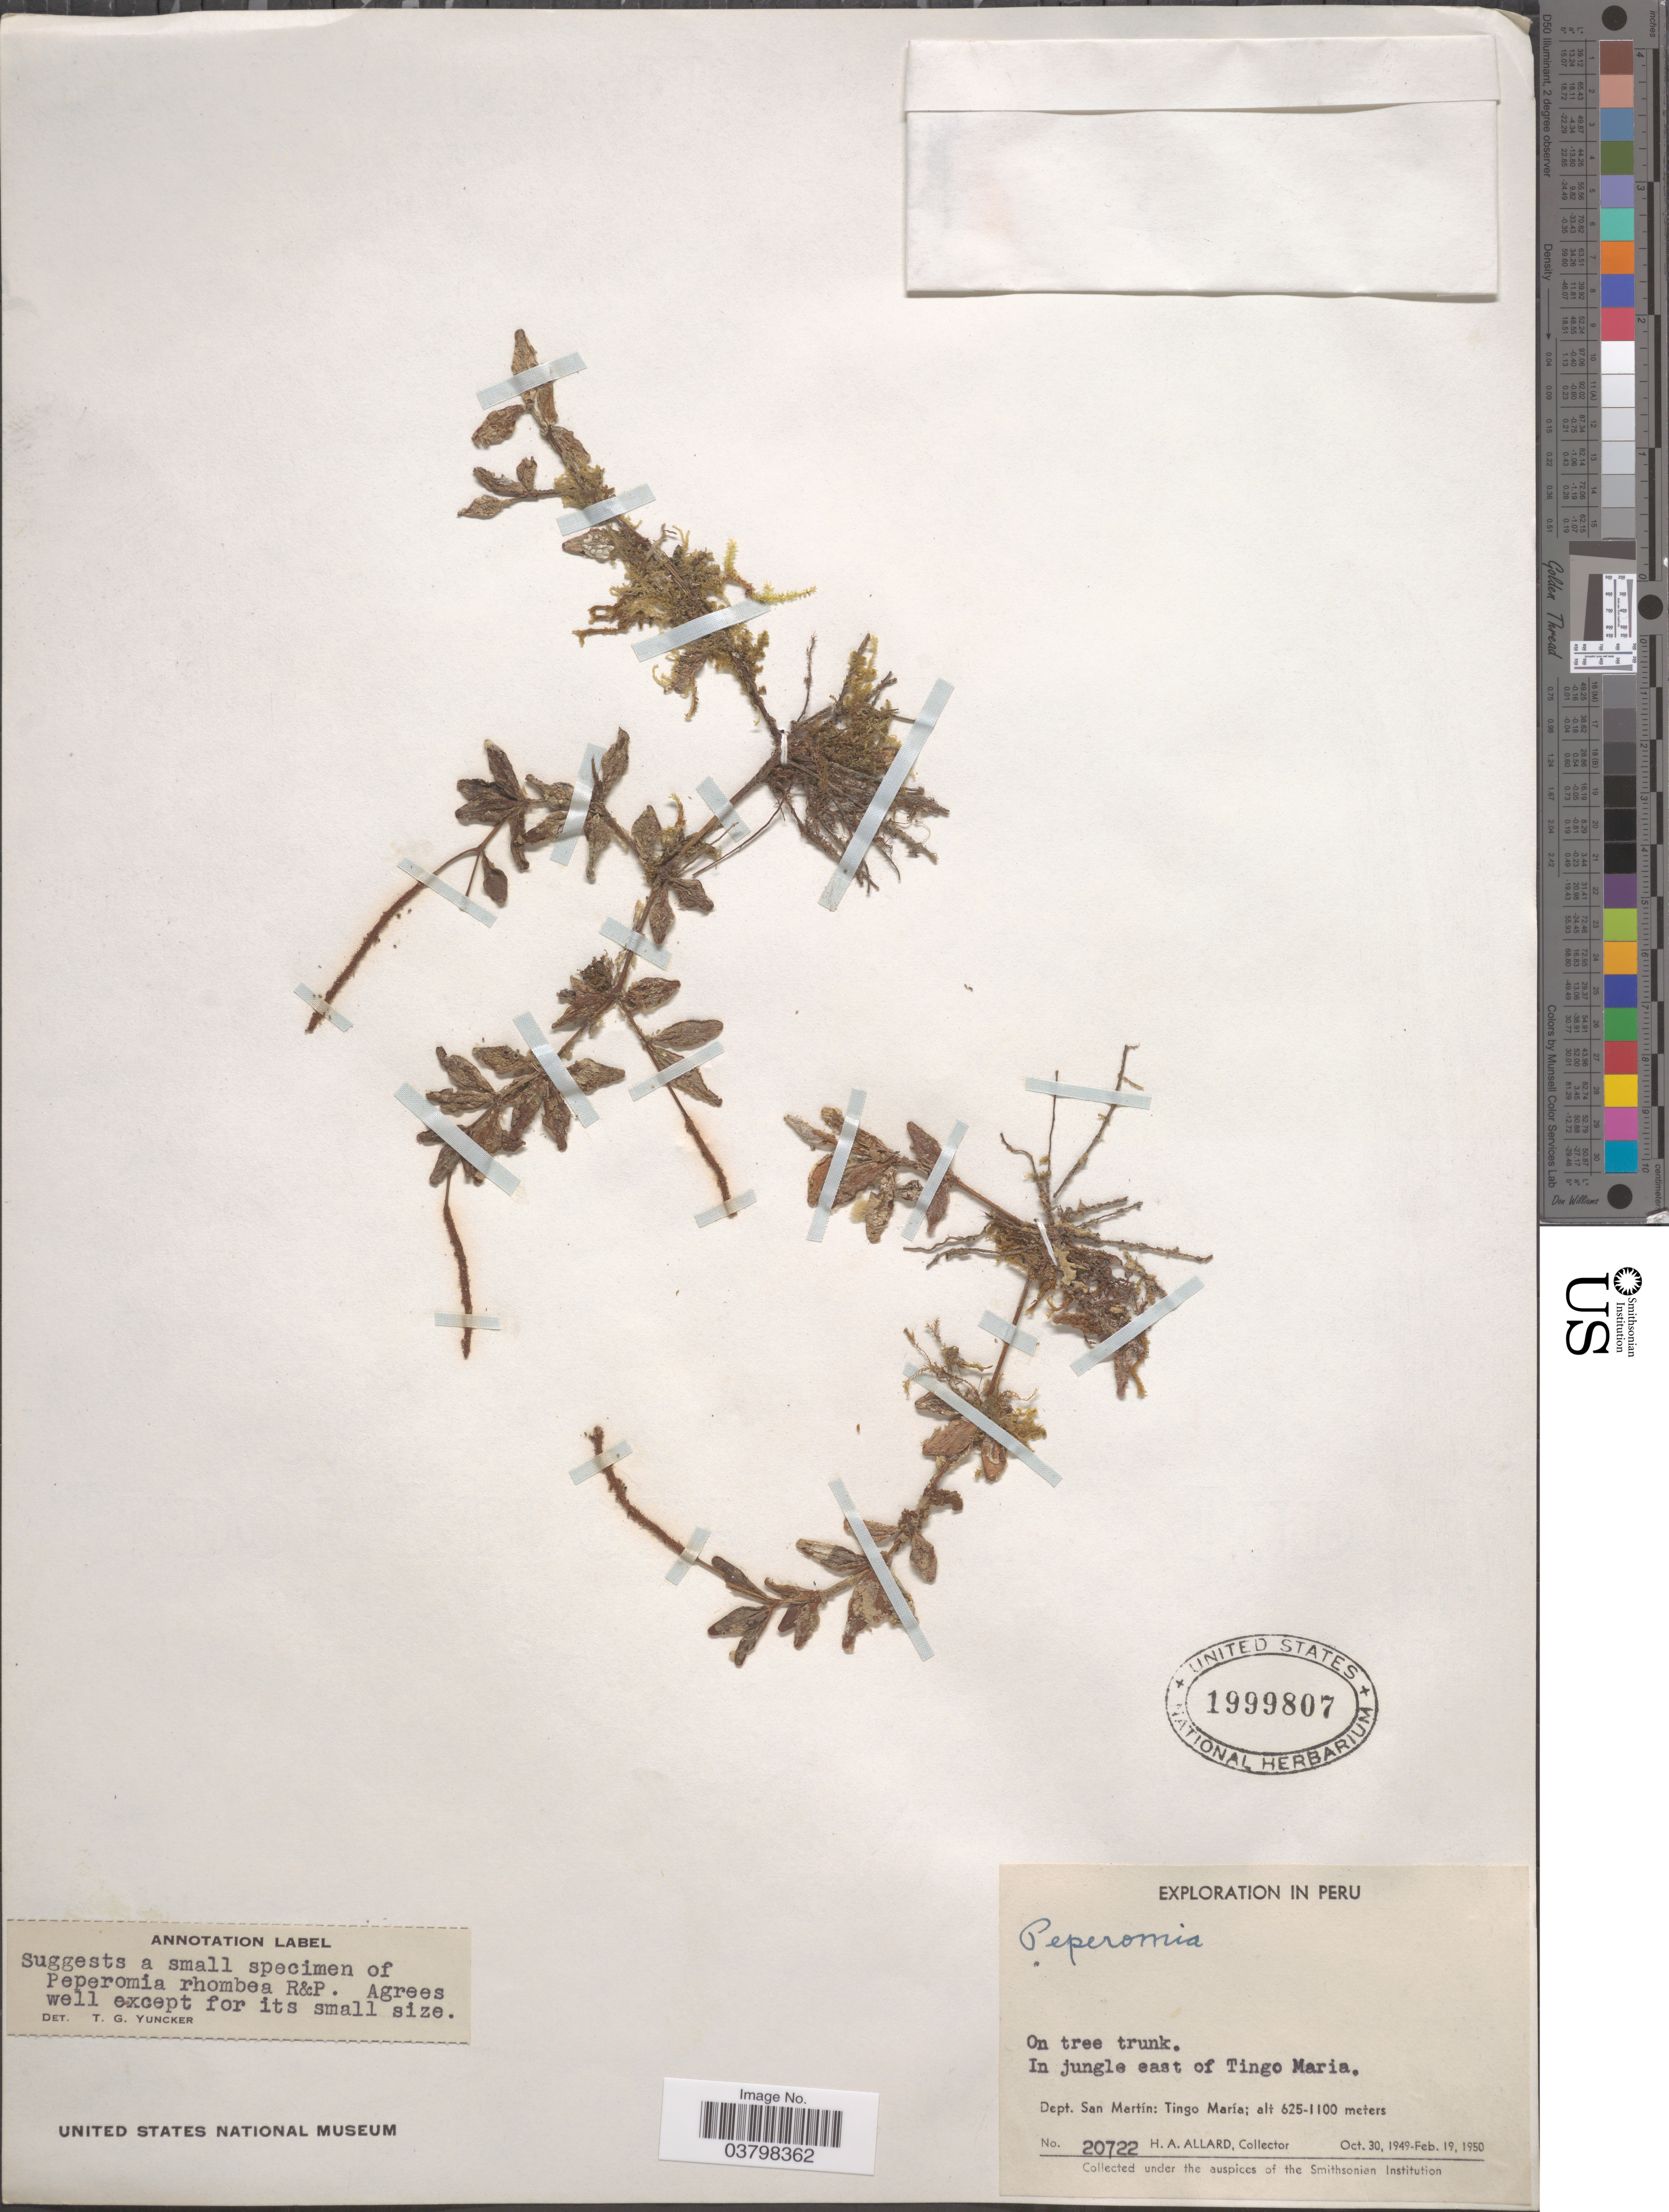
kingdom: Plantae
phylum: Tracheophyta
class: Magnoliopsida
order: Piperales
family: Piperaceae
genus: Peperomia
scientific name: Peperomia rhombea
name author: Ruiz & Pav.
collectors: H. A. Allard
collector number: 20722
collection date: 1949-10-30/1950-02-19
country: Peru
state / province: San Martín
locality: In jungle east of Tingo Maria. Dept. San Martín: Tingo María.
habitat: in jungle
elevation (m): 625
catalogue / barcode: US 1999807